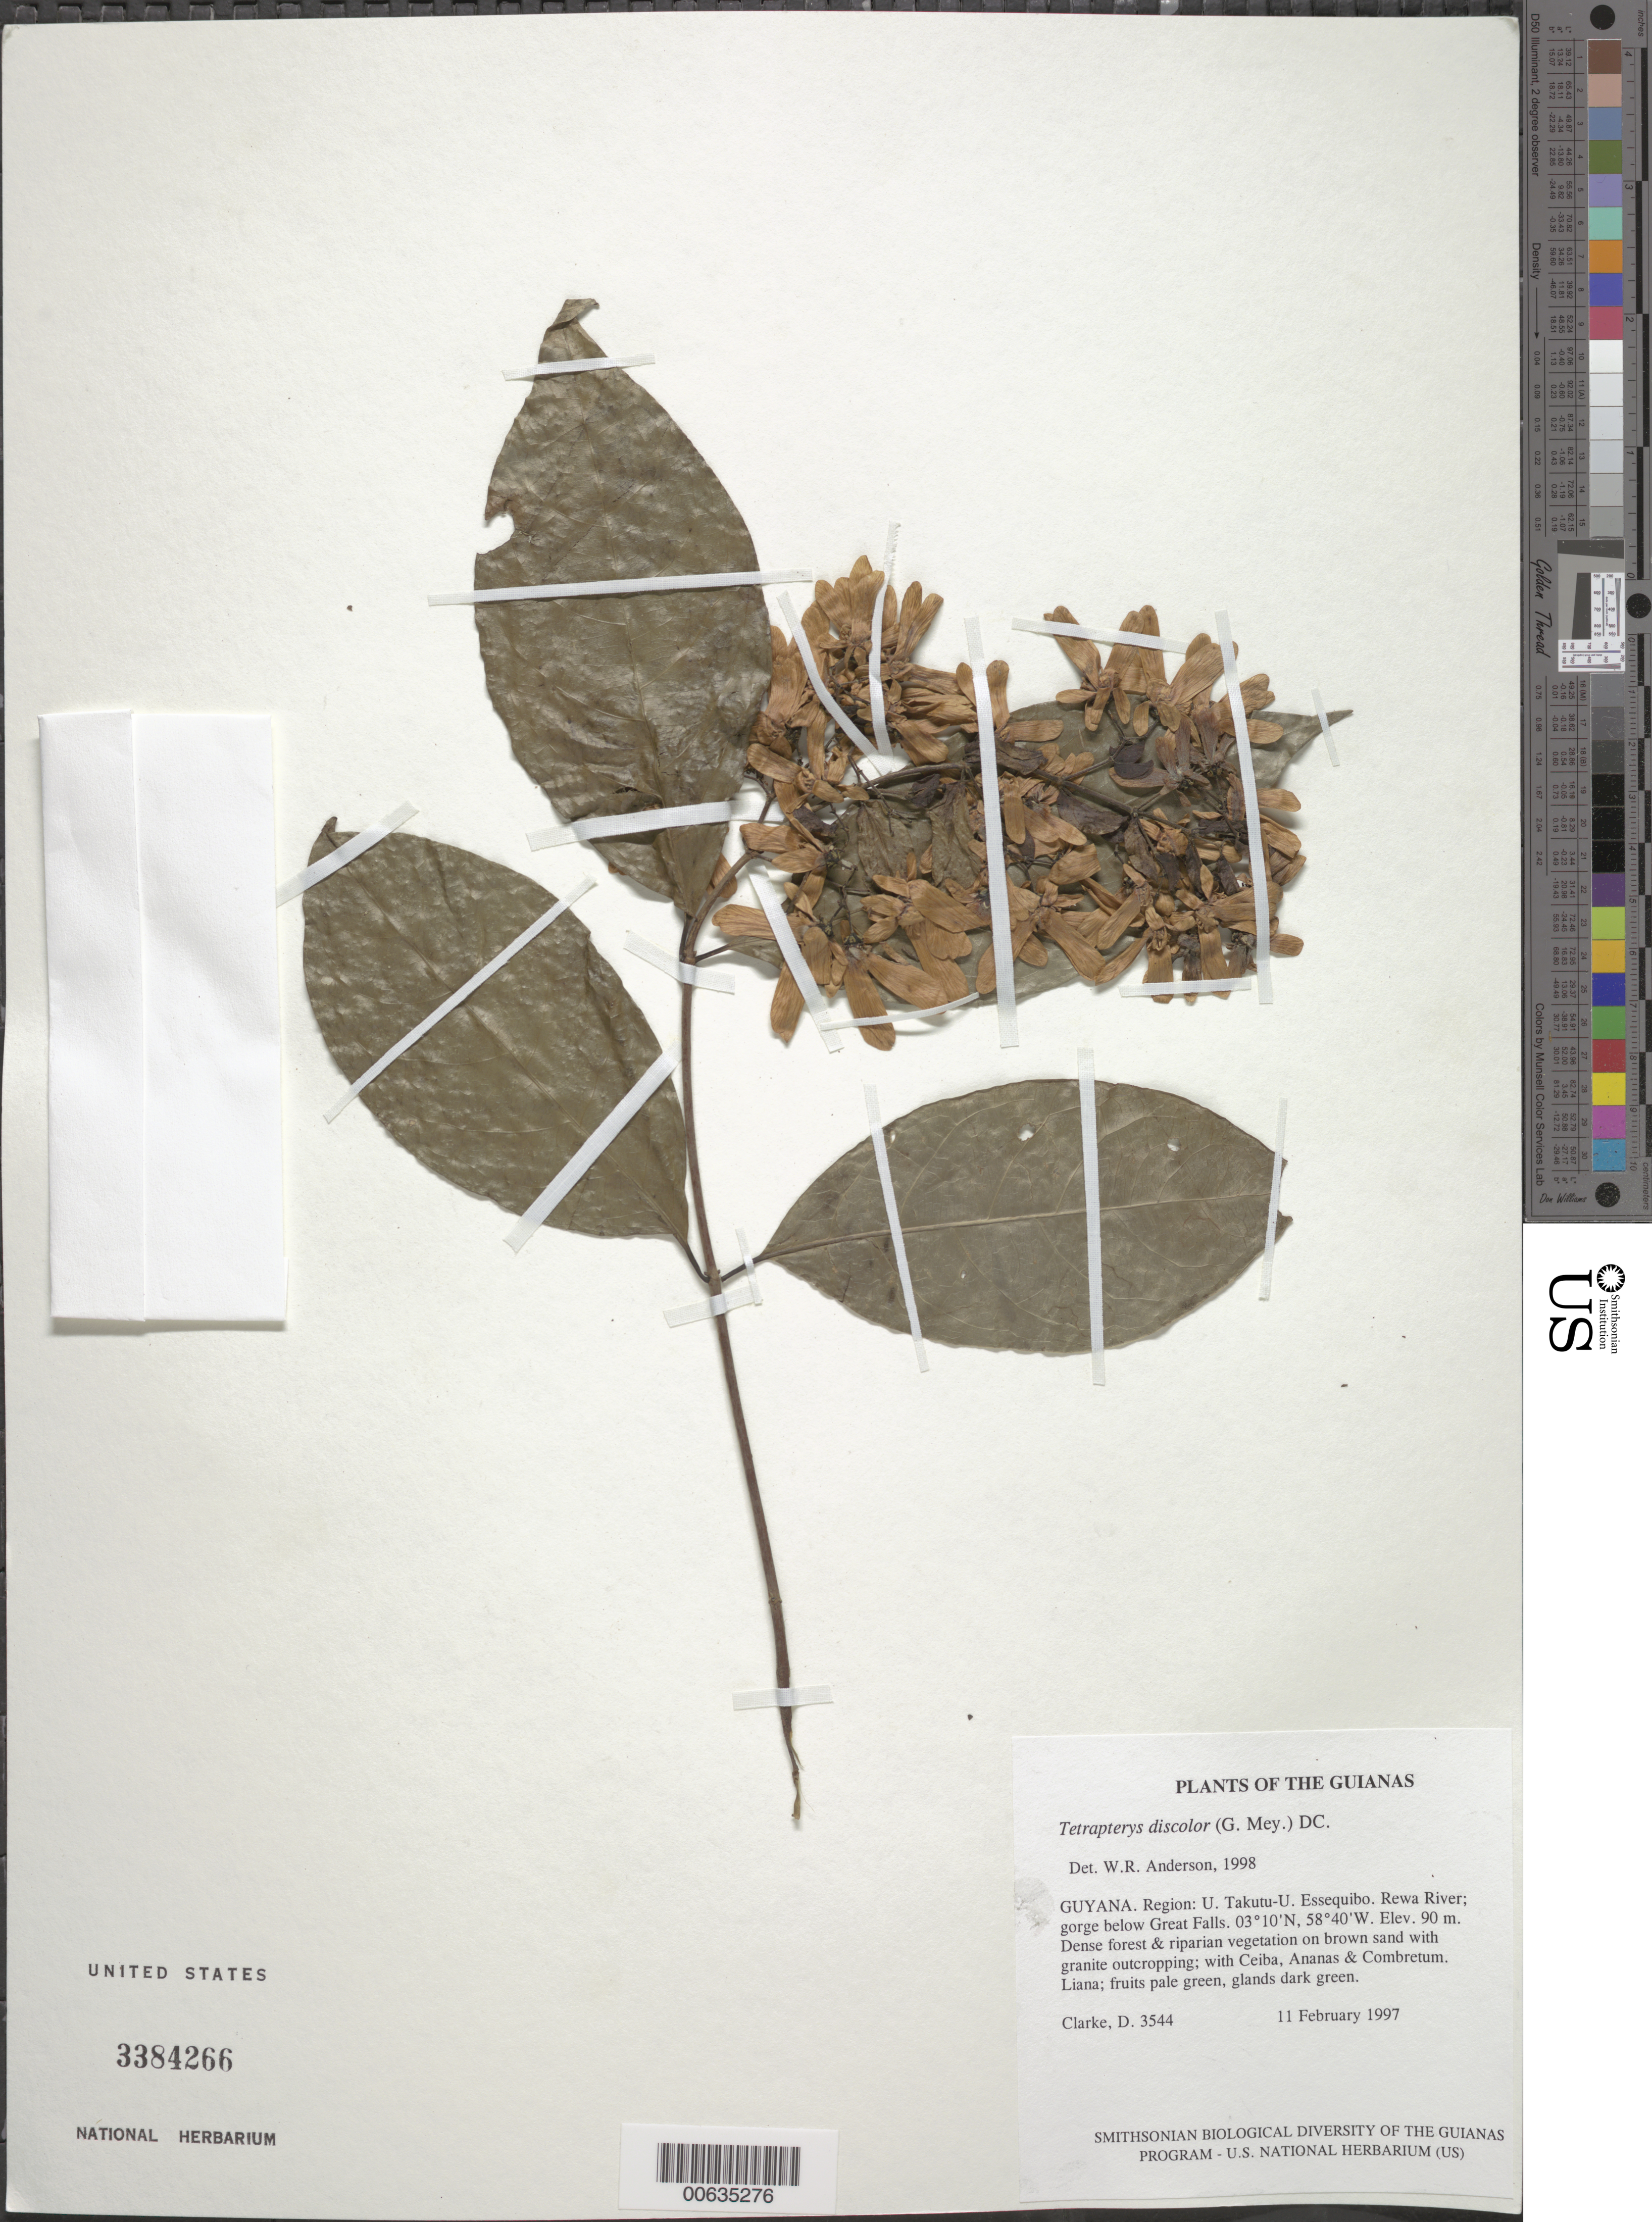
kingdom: Plantae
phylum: Tracheophyta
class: Magnoliopsida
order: Malpighiales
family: Malpighiaceae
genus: Tetrapterys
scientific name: Tetrapterys discolor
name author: (G. Mey.) DC.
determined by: Anderson, W. R., (MICH), University of Michigan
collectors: H. D. Clarke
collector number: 3544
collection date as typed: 11 February 1997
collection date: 1997-02-11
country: Guyana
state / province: U. Takutu-U. Essequibo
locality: Rewa River; gorge below Great Falls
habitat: Dense forest & riparian vegetation on brown sand with granite outcropping; with Ceiba, Ananas & Combretum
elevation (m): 90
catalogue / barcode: US 3384266